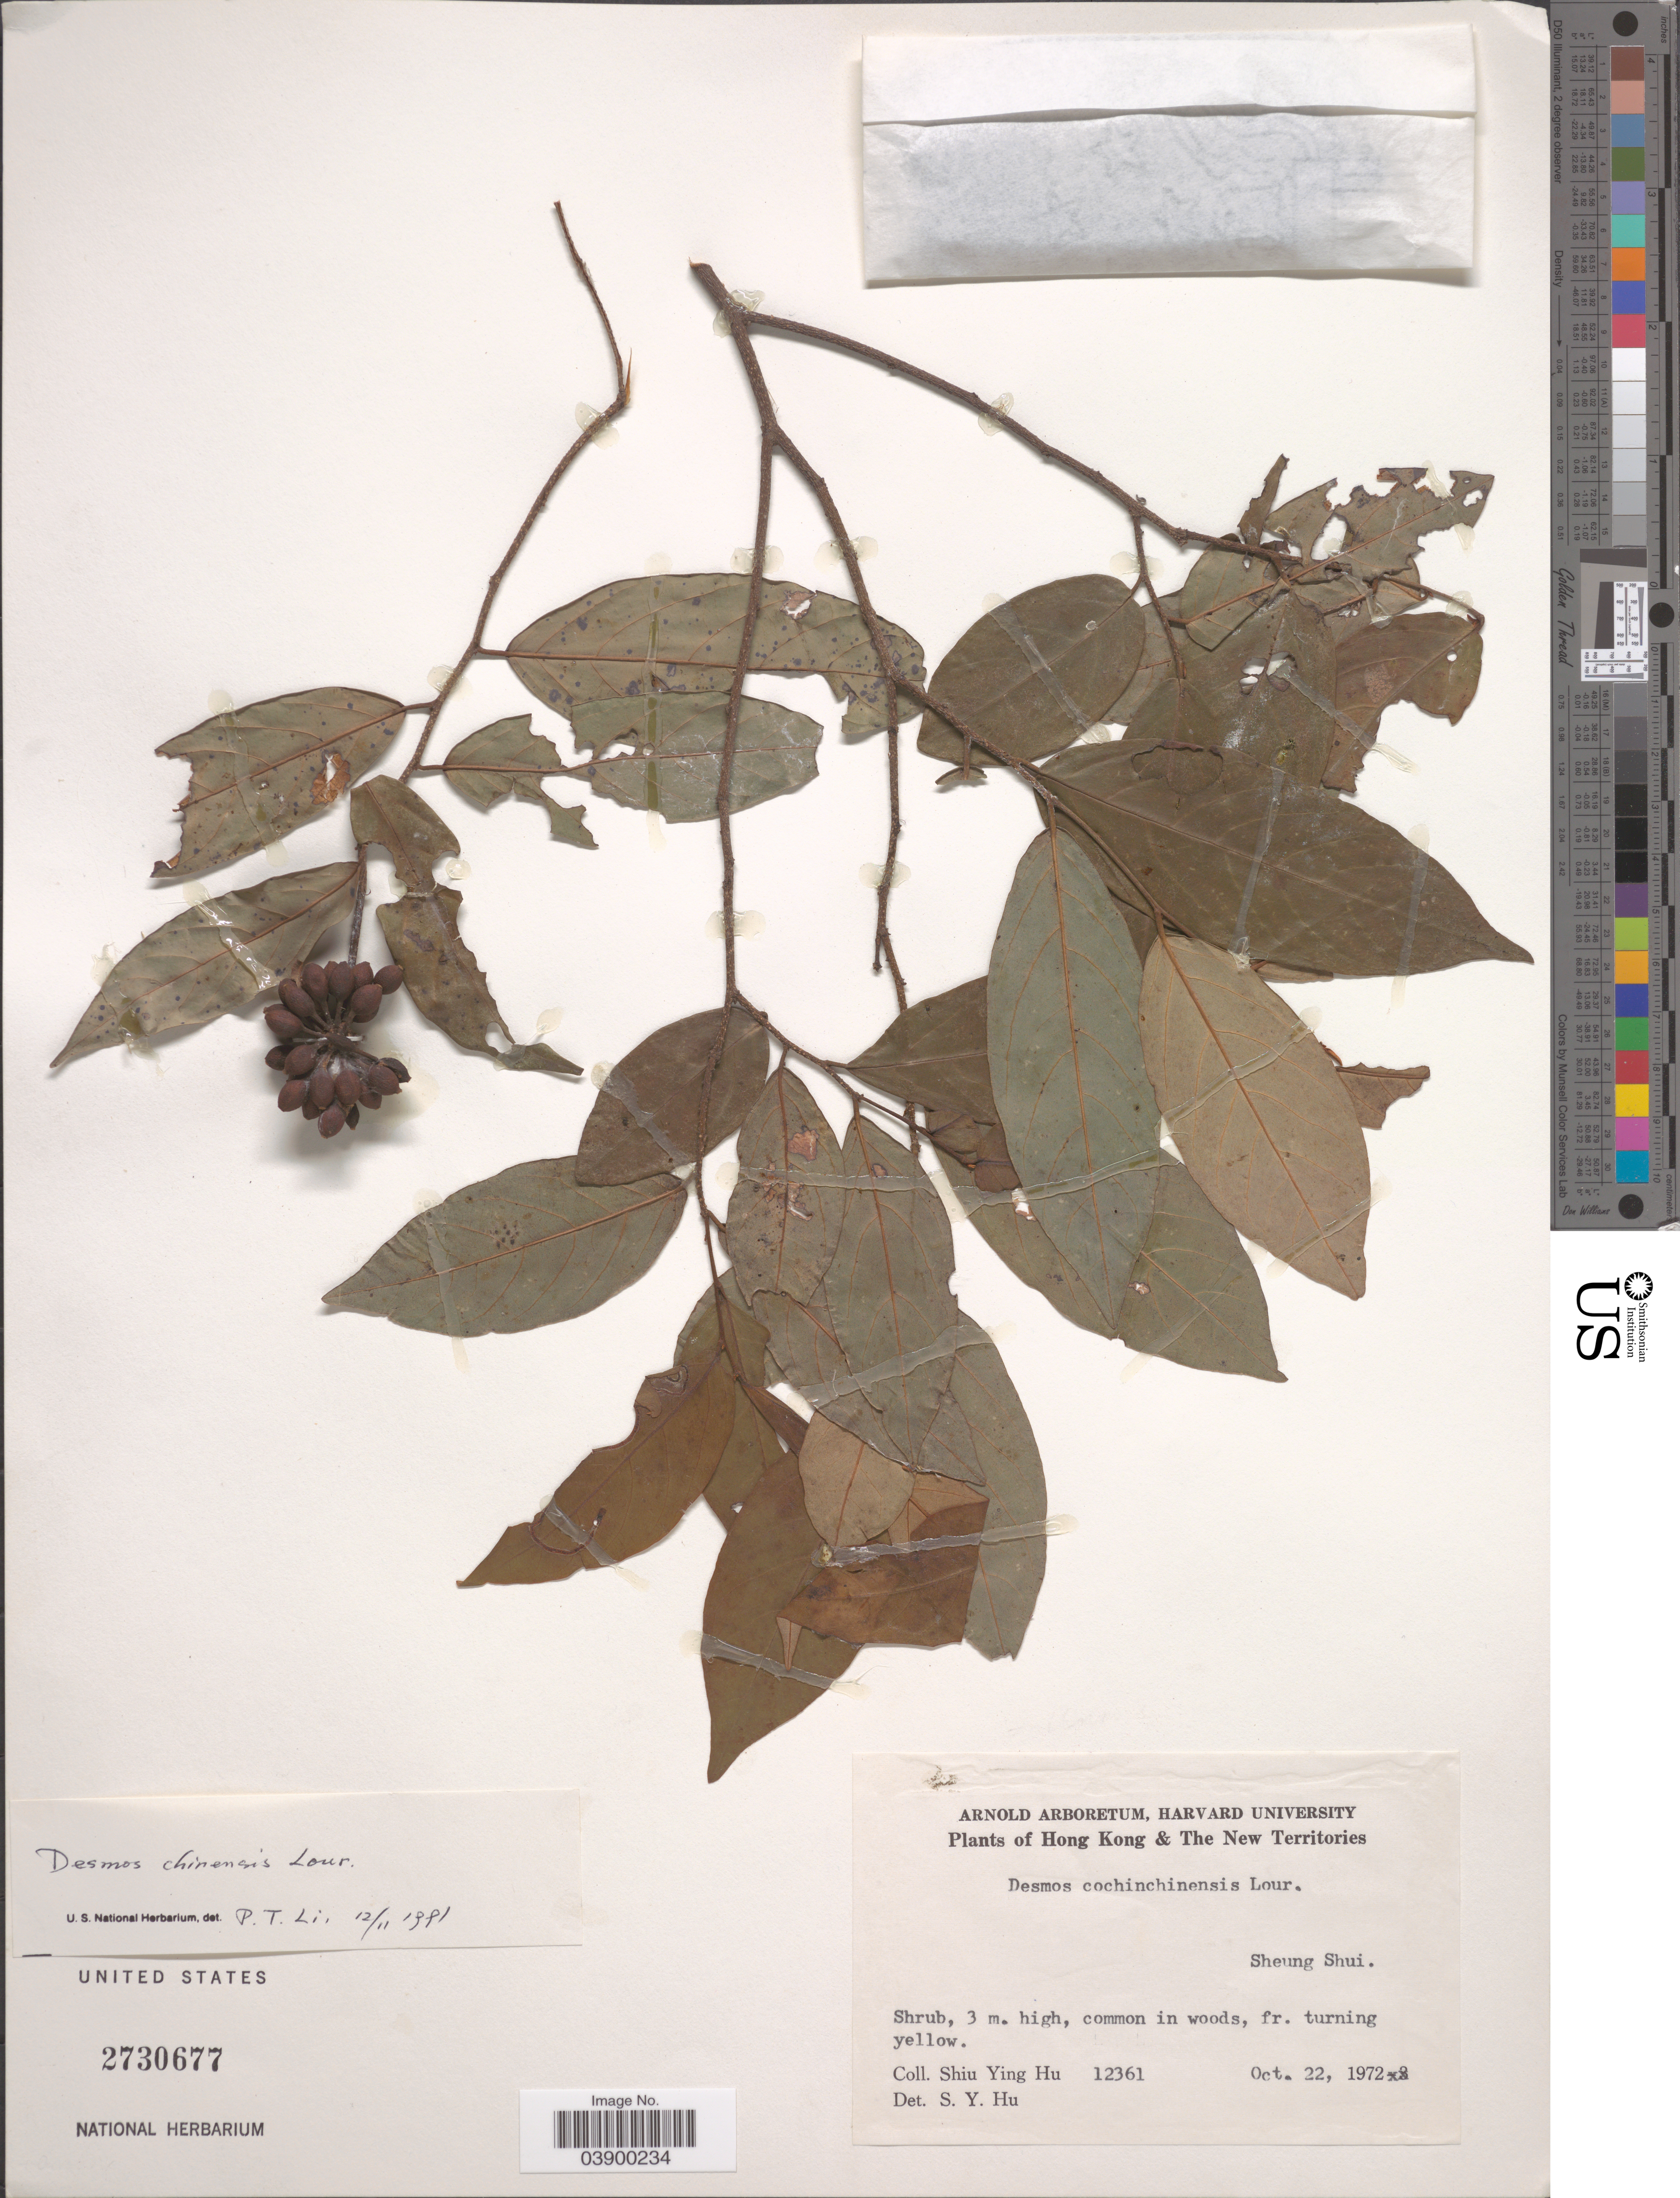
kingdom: Plantae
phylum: Tracheophyta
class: Magnoliopsida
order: Magnoliales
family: Annonaceae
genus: Desmos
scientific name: Desmos chinensis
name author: Lour.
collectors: S. Y. Hu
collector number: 12361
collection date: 1972-10-22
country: China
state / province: Hong Kong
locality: The New Territories. Sheung Shui.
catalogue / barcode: US 2730677